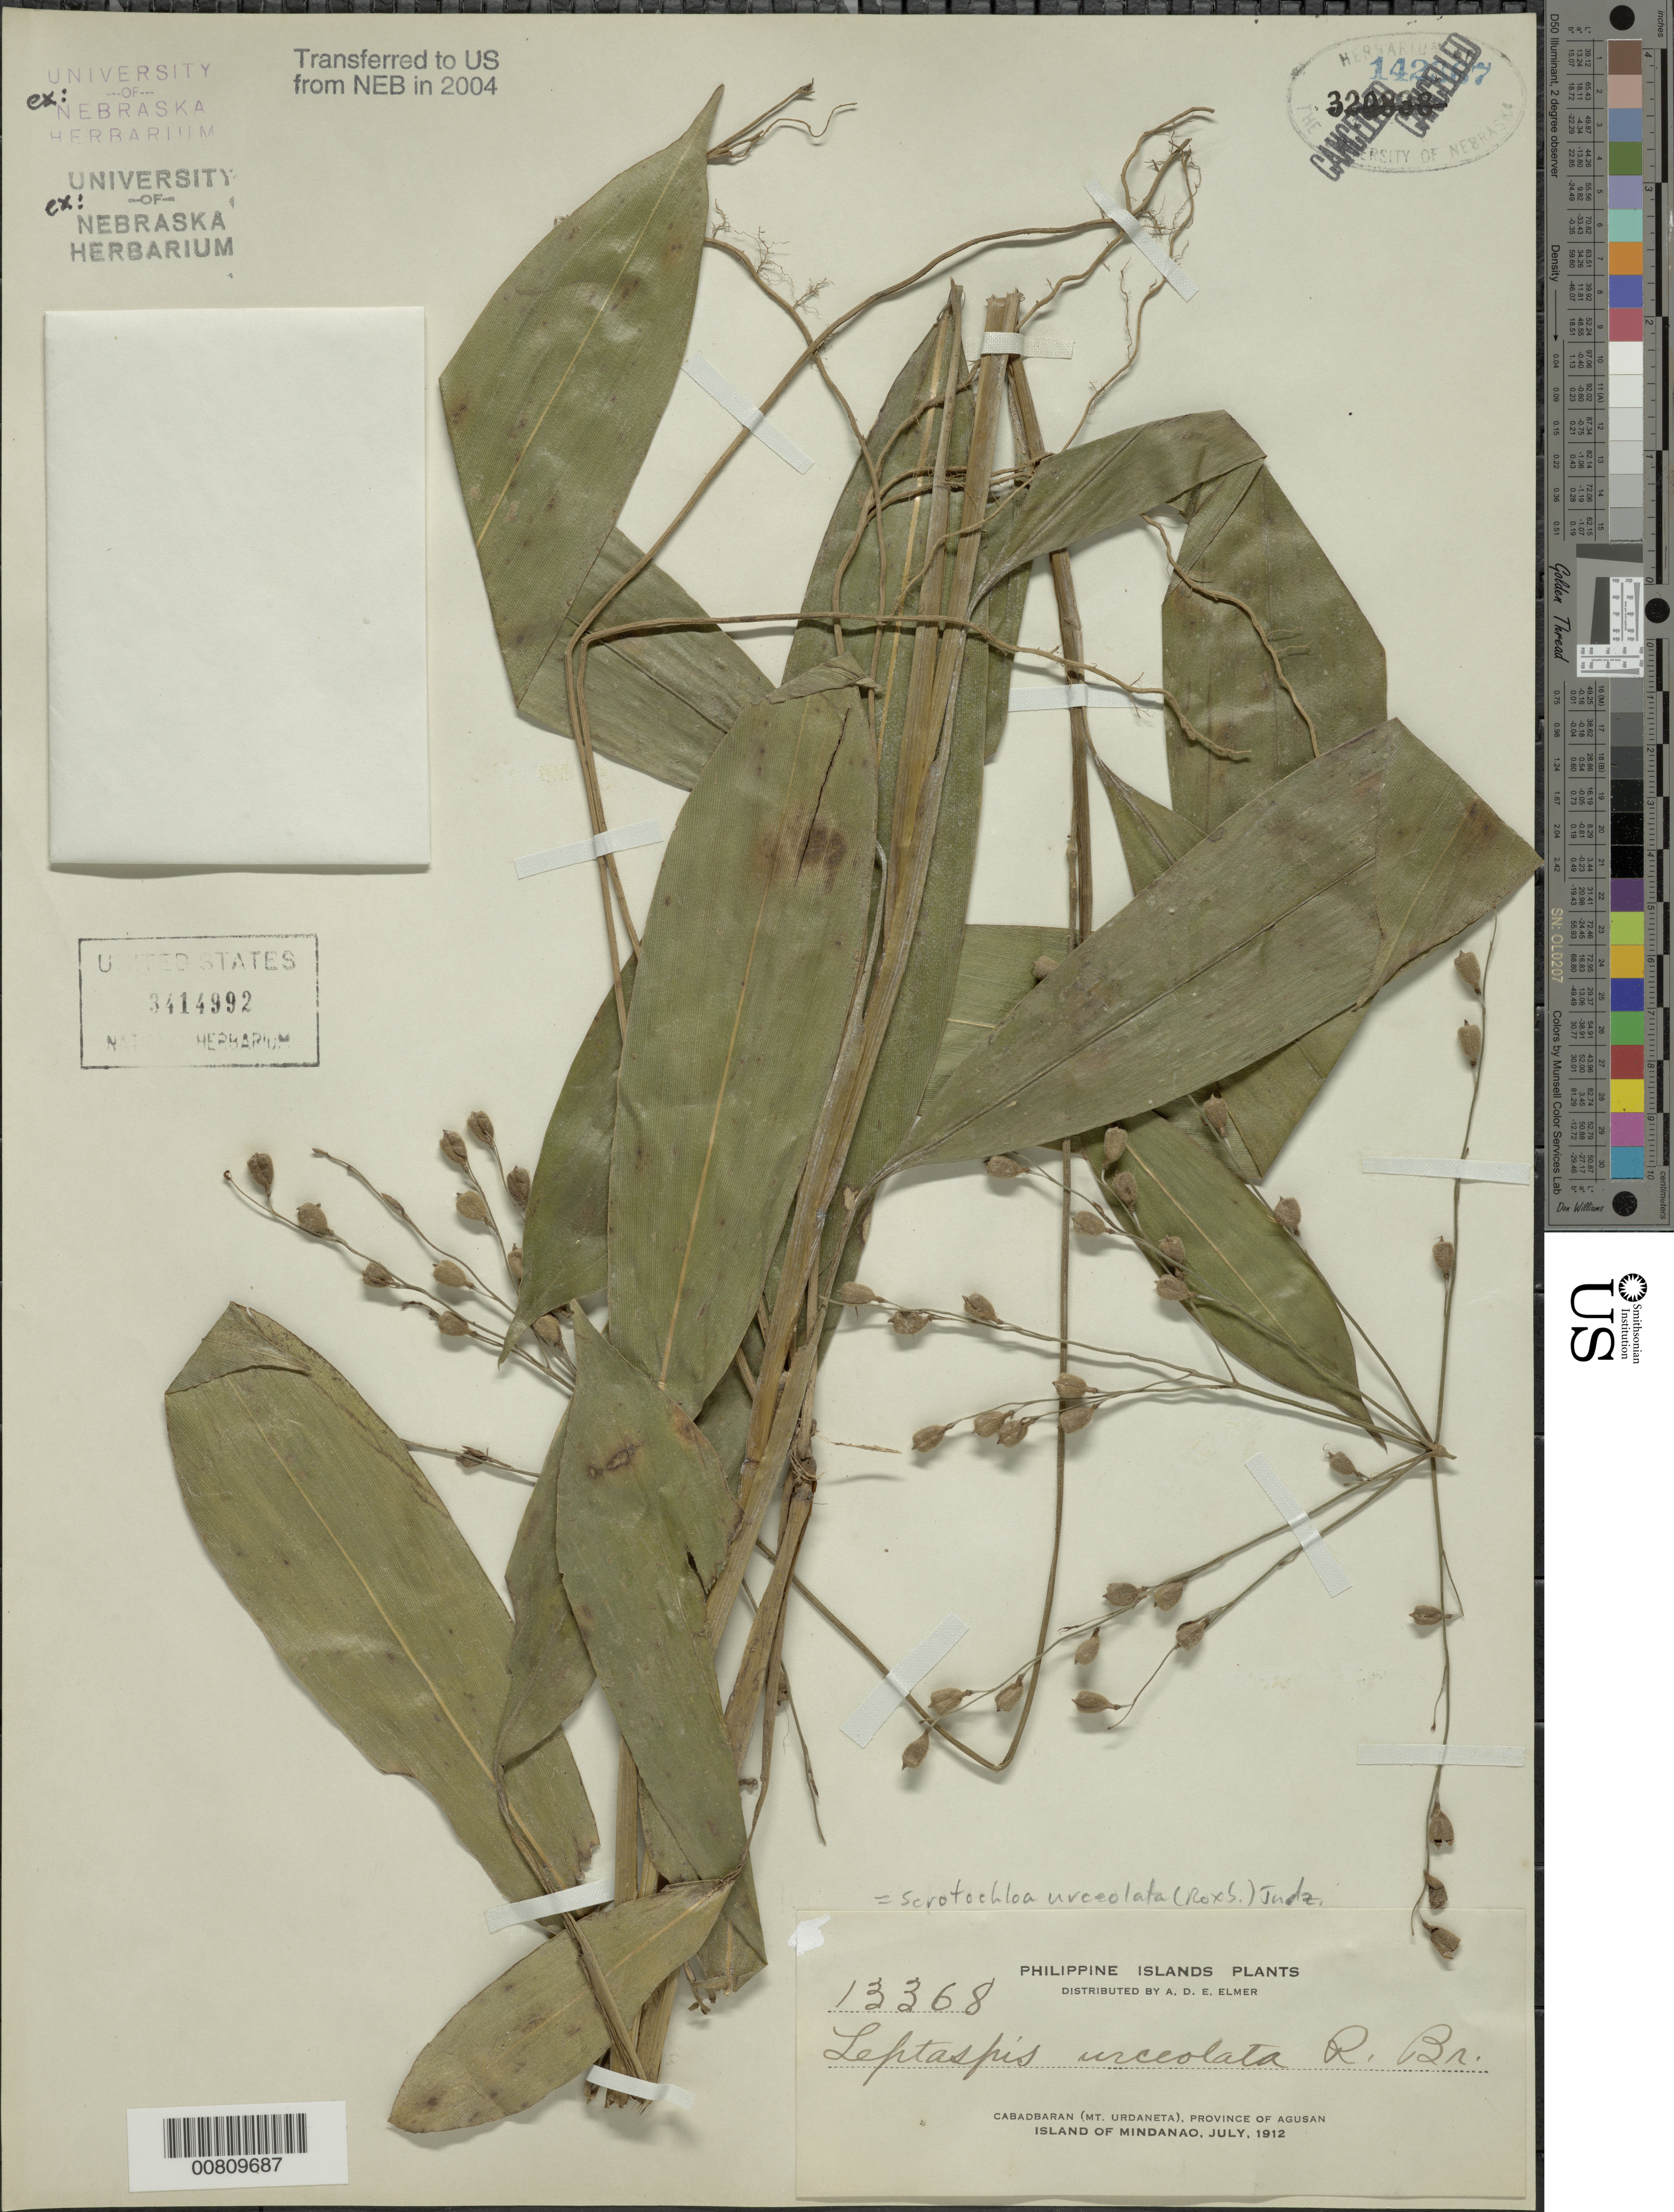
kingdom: Plantae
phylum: Tracheophyta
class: Liliopsida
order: Poales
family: Poaceae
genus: Scrotochloa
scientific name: Scrotochloa urceolata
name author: (Roxb.) Judz.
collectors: A. D. E. Elmer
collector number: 13368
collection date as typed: Jul 1912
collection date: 1912-07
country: Philippines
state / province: Caraga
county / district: Agusan del Norte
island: Mindanao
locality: Cabadbaran (Mt. Urdaneta)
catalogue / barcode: US 3414992